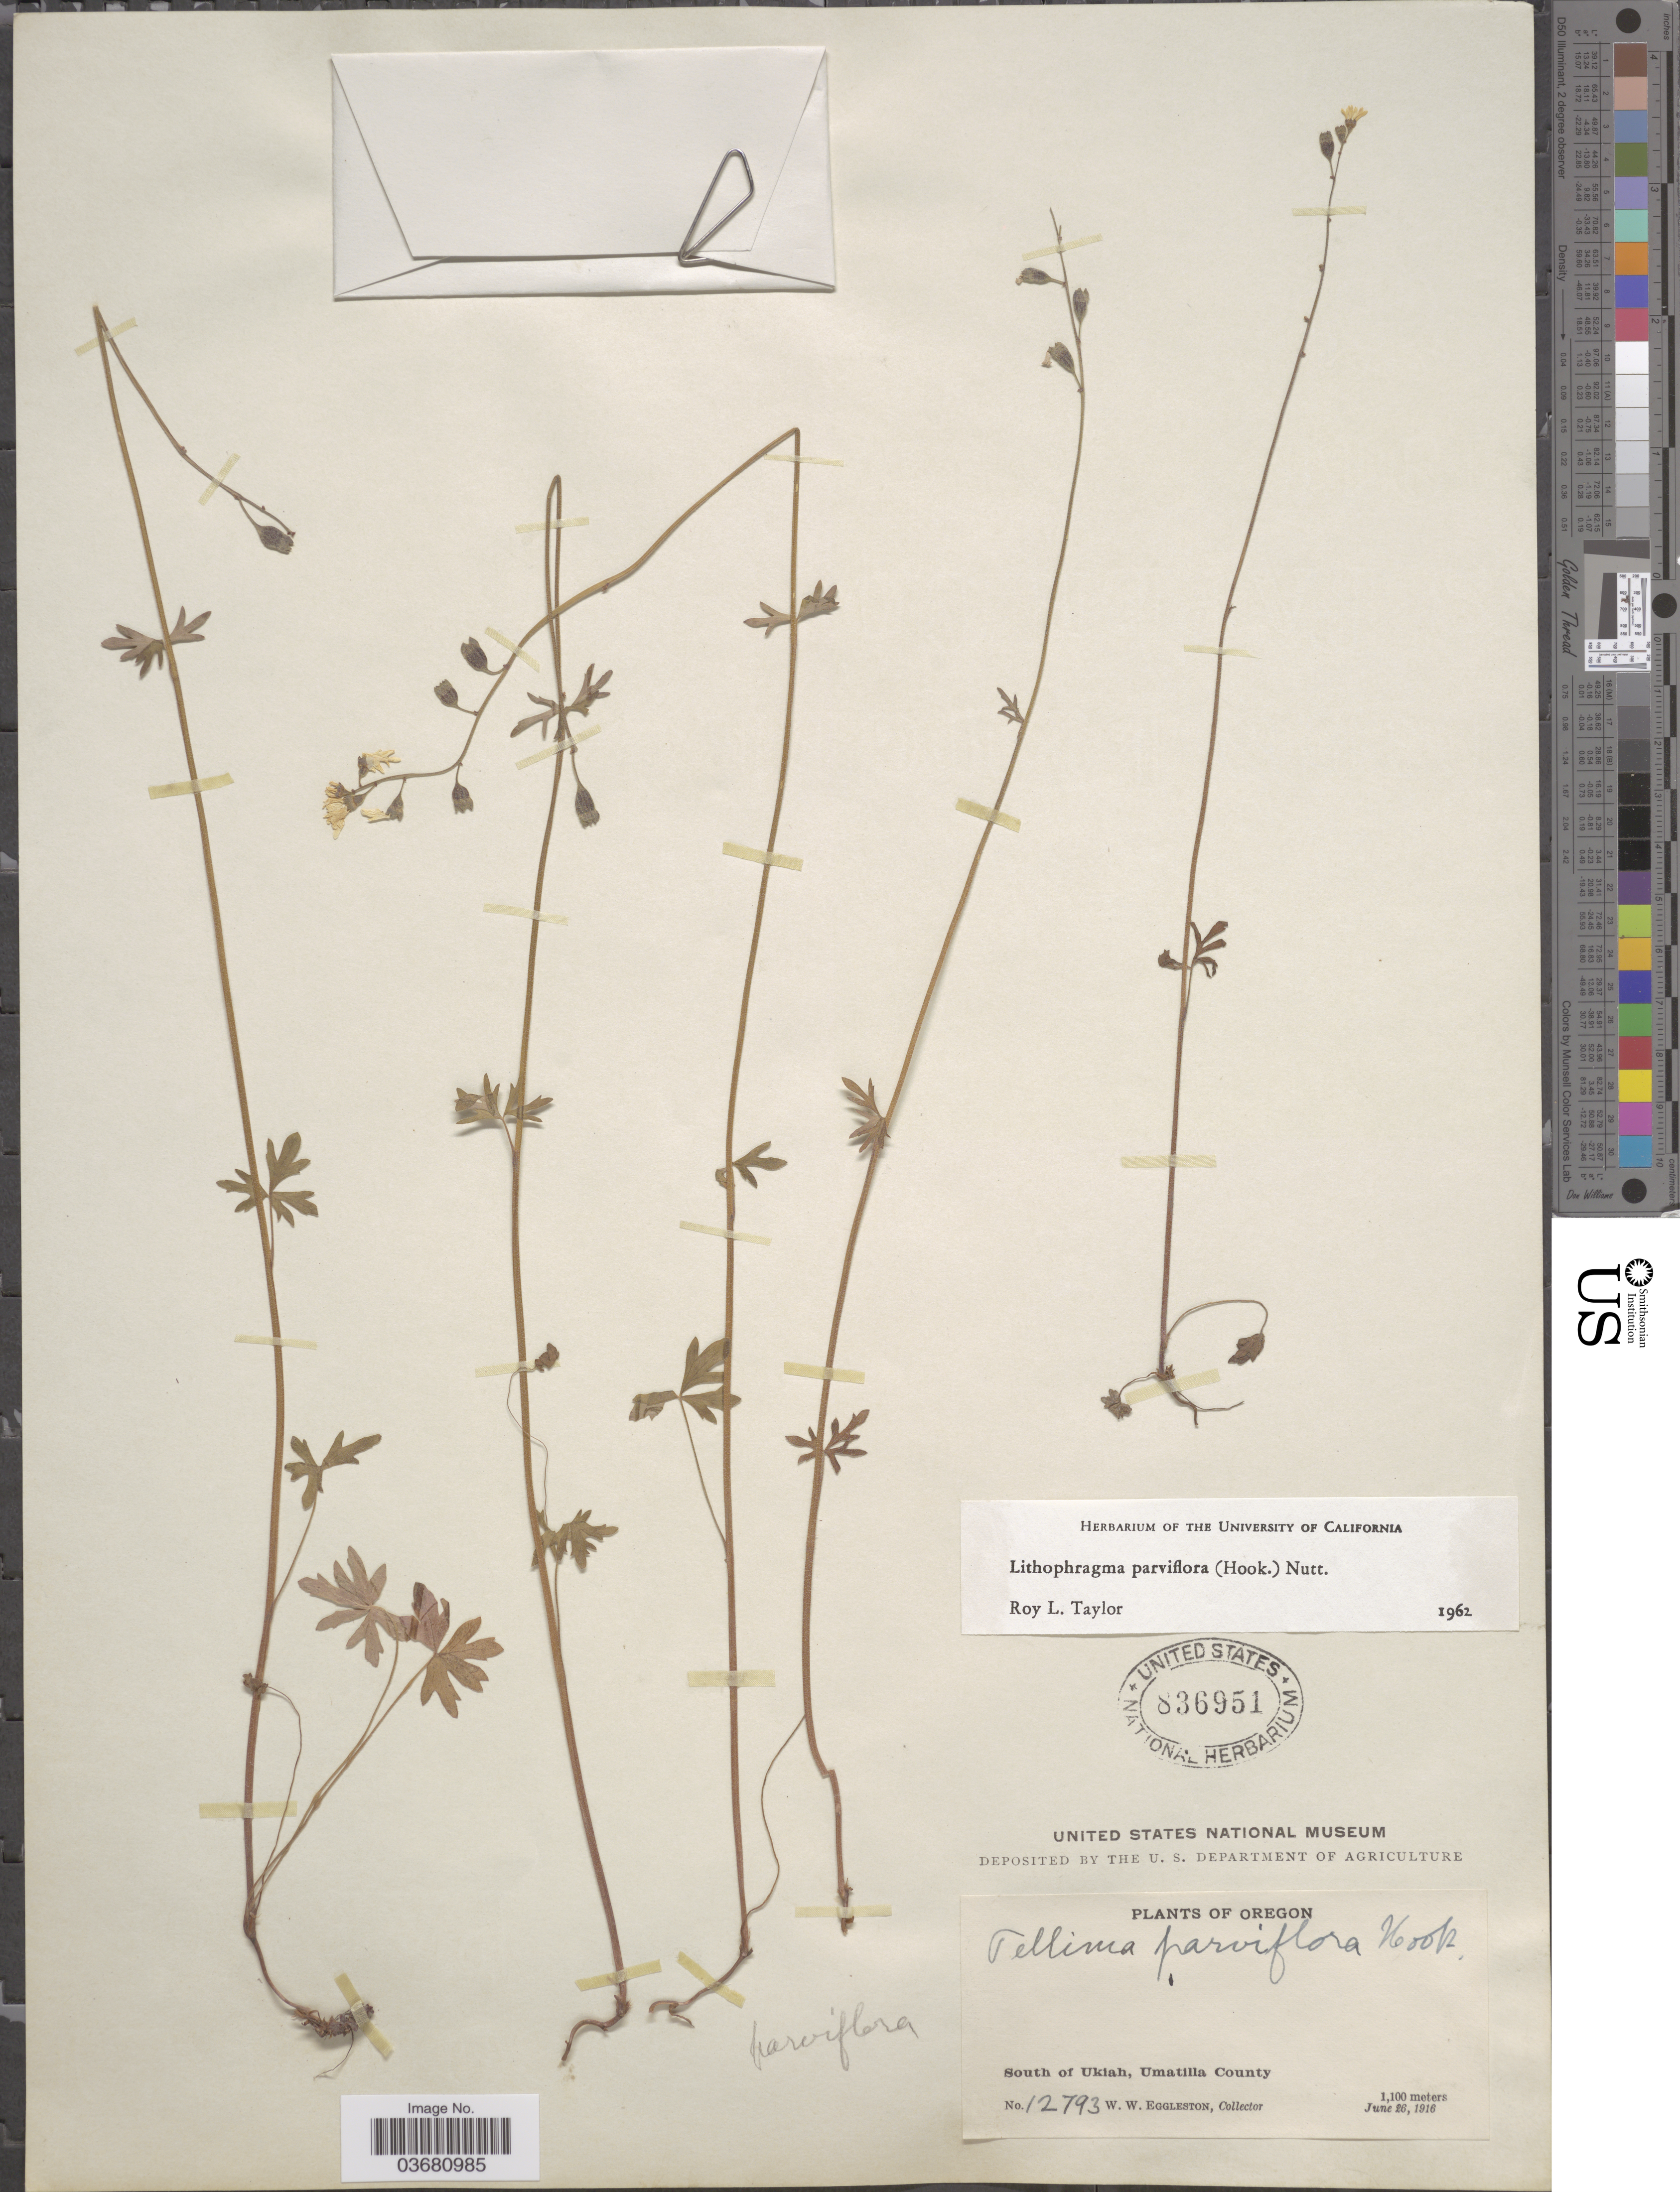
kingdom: Plantae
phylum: Tracheophyta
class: Magnoliopsida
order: Saxifragales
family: Saxifragaceae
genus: Lithophragma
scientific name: Lithophragma parviflorum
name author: (Hook.) Nutt.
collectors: W. W. Eggleston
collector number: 12793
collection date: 1916-06-26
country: United States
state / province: Oregon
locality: South of Ukiah, Umatilla County.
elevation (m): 1100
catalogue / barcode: US 836951